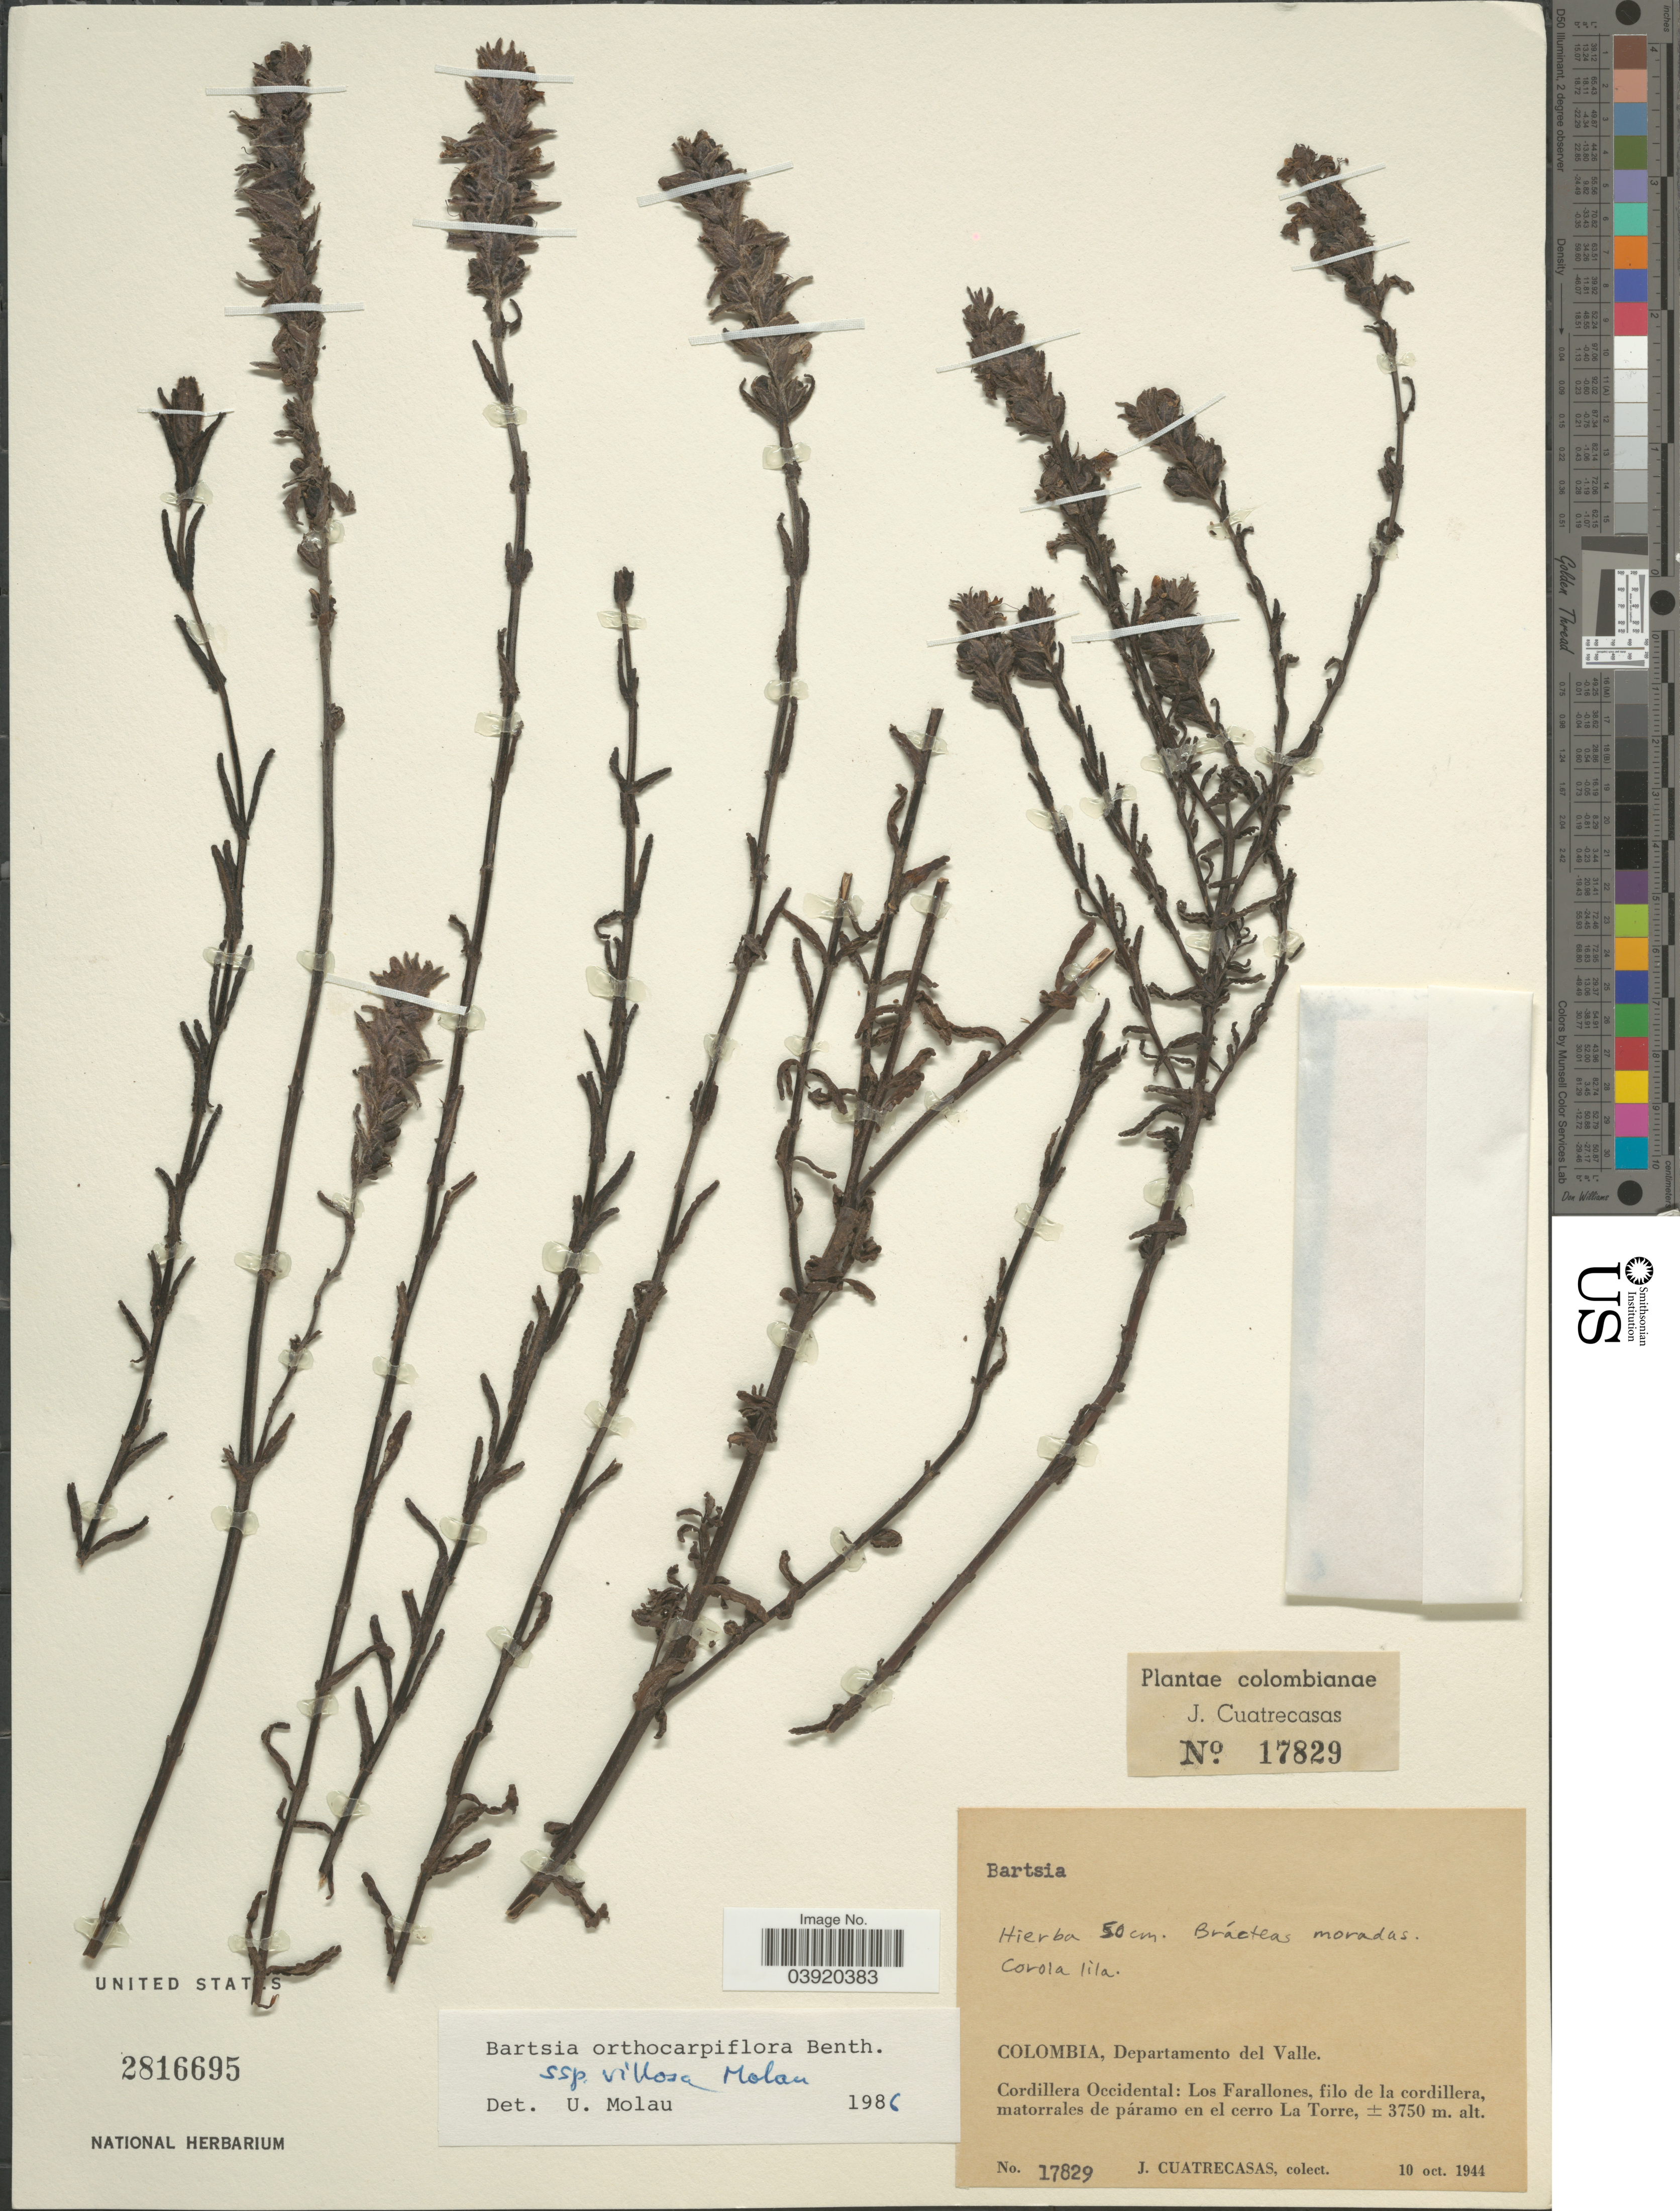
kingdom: Plantae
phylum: Tracheophyta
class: Magnoliopsida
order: Lamiales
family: Orobanchaceae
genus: Bartsia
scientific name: Bartsia orthocarpiflora subsp. villosa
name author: Molau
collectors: J. Cuatrecasas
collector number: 17829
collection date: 1944-10-10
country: Colombia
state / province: Valle del Cauca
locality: Departamento del Valle. Cordillera Occidental: Los Farallones, filo de la cordillera, matorrales de páramo en el cerro La Torre.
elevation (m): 3750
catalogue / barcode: US 2816695